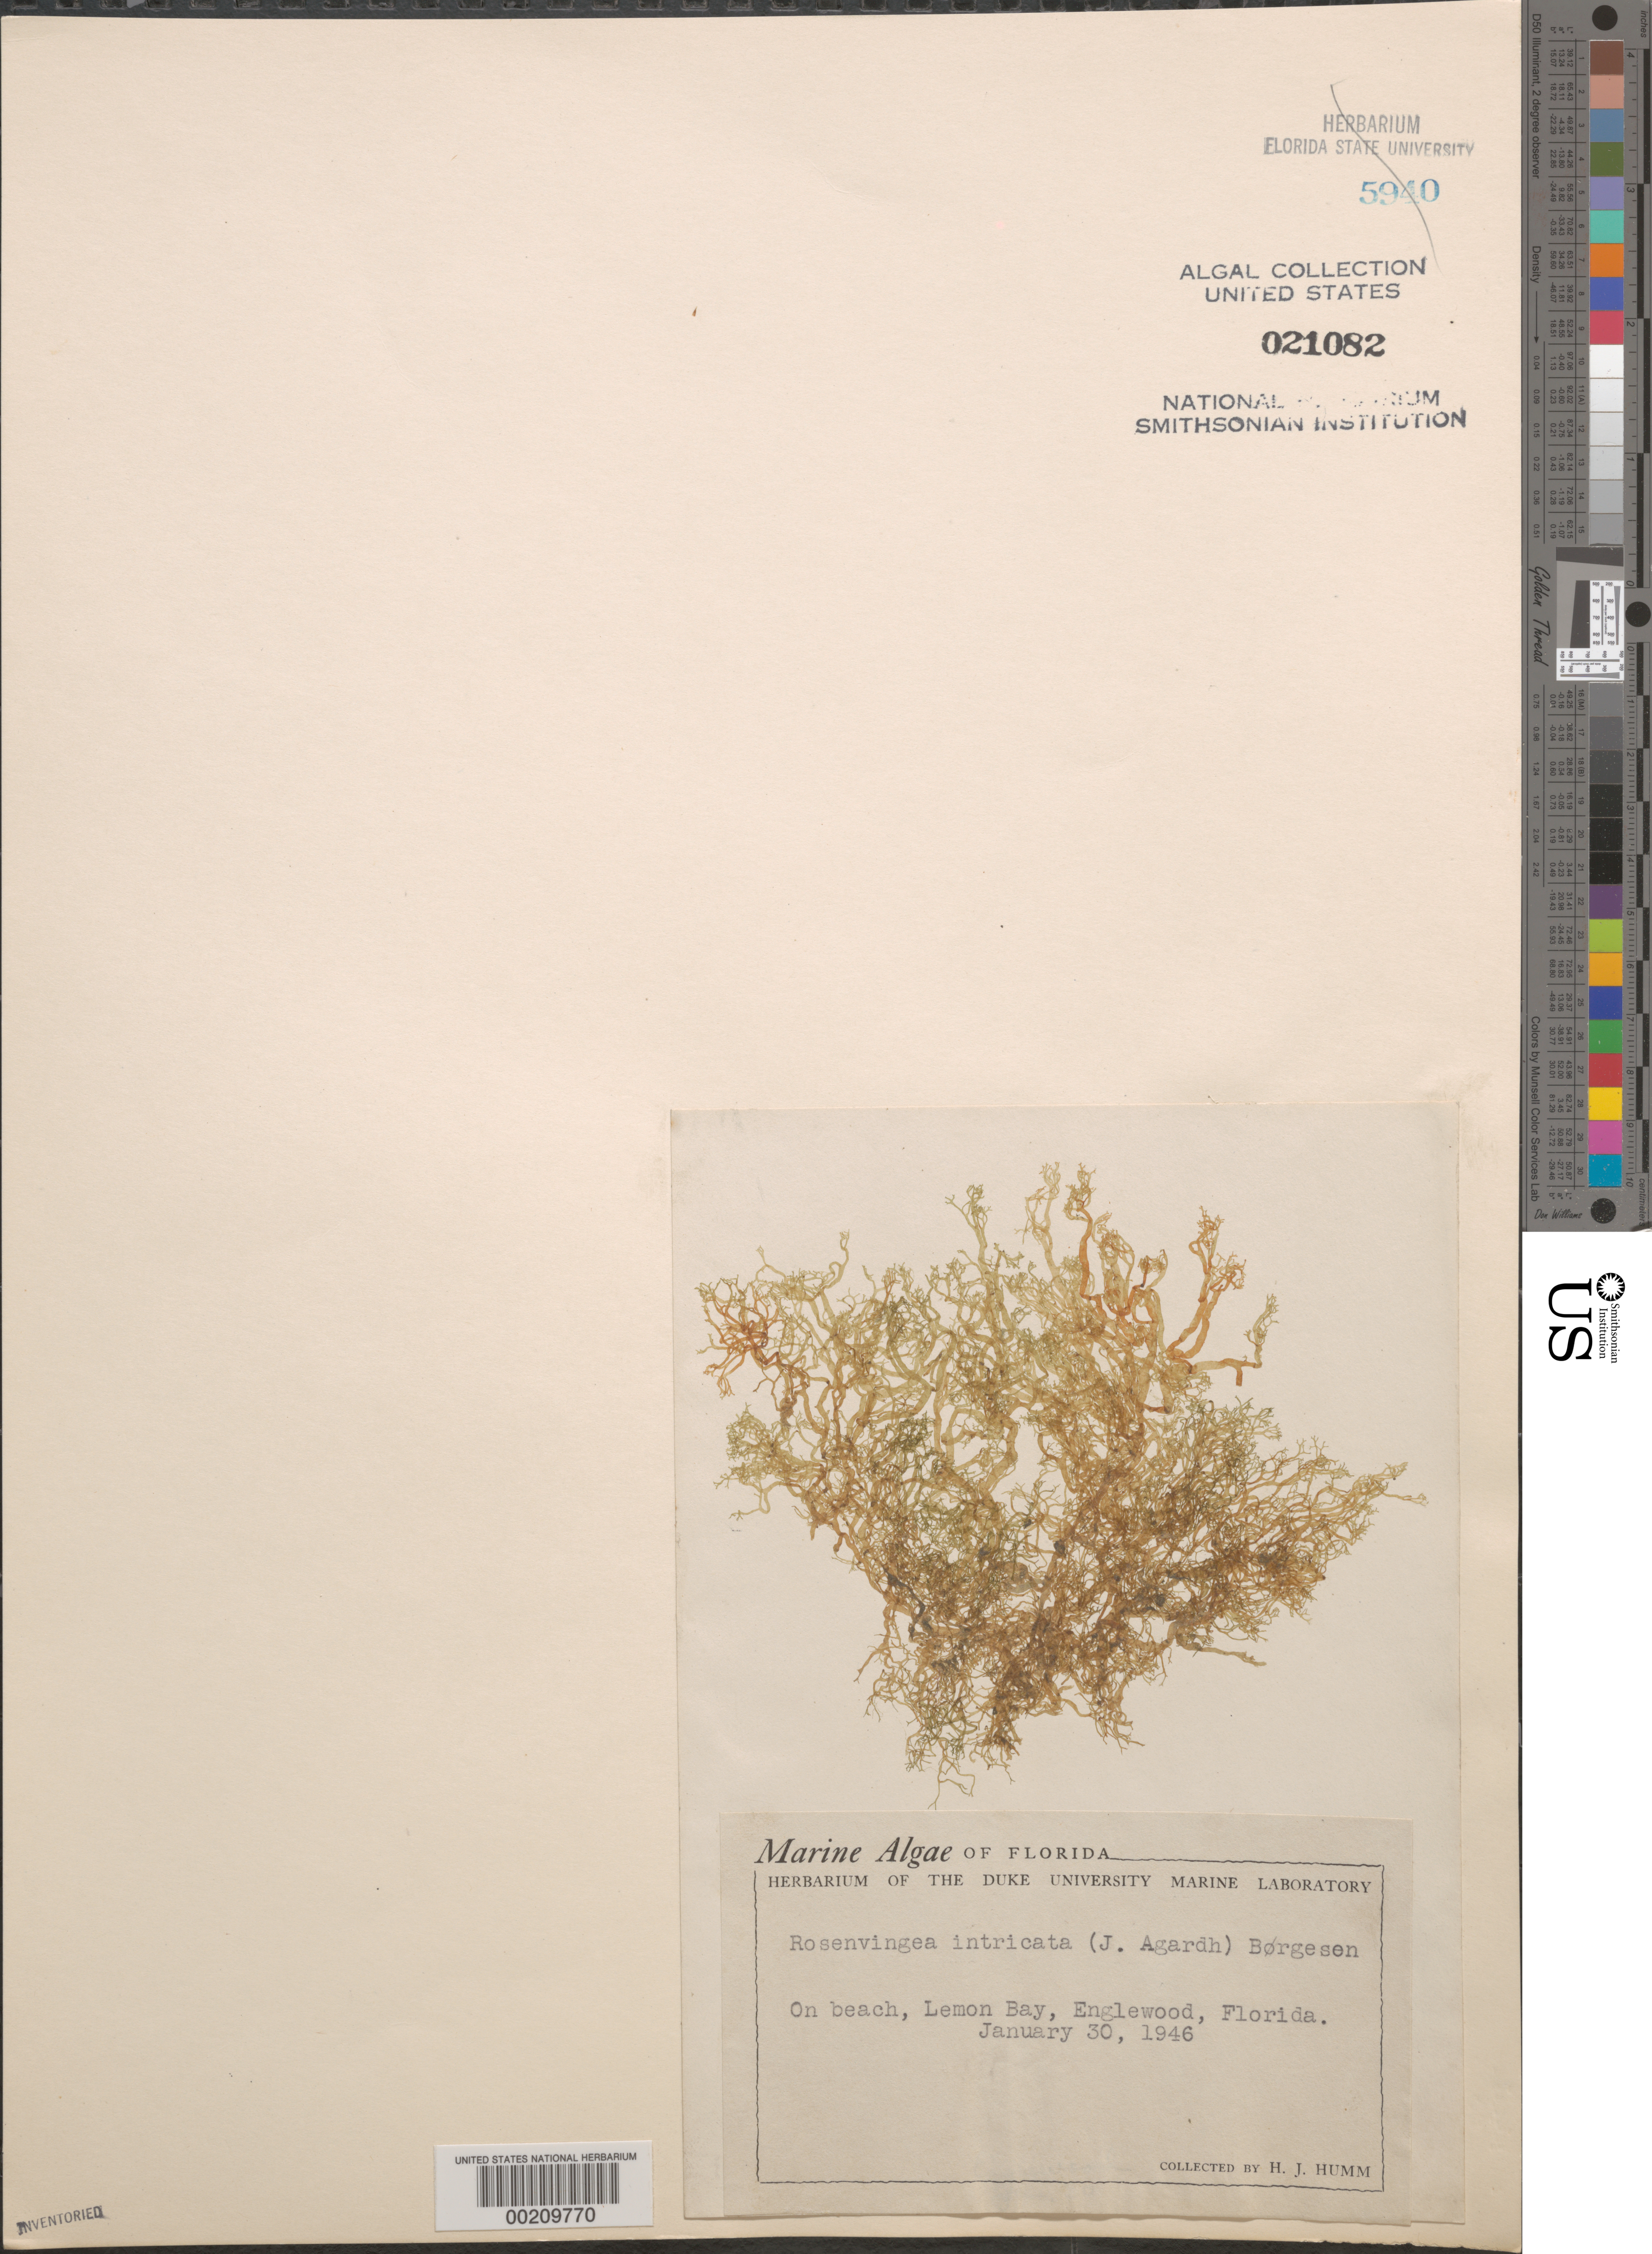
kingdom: Chromista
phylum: Ochrophyta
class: Phaeophyceae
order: Scytosiphonales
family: Scytosiphonaceae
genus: Rosenvingea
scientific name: Rosenvingea endiviifolia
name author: (Martius) M.J. Wynne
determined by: Algae name updating Project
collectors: H. J. Humm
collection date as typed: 30 Jan 1946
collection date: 1946-01-30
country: United States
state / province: Florida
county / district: Sarasota County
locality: Lemon Bay, Englewood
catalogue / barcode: US 21082